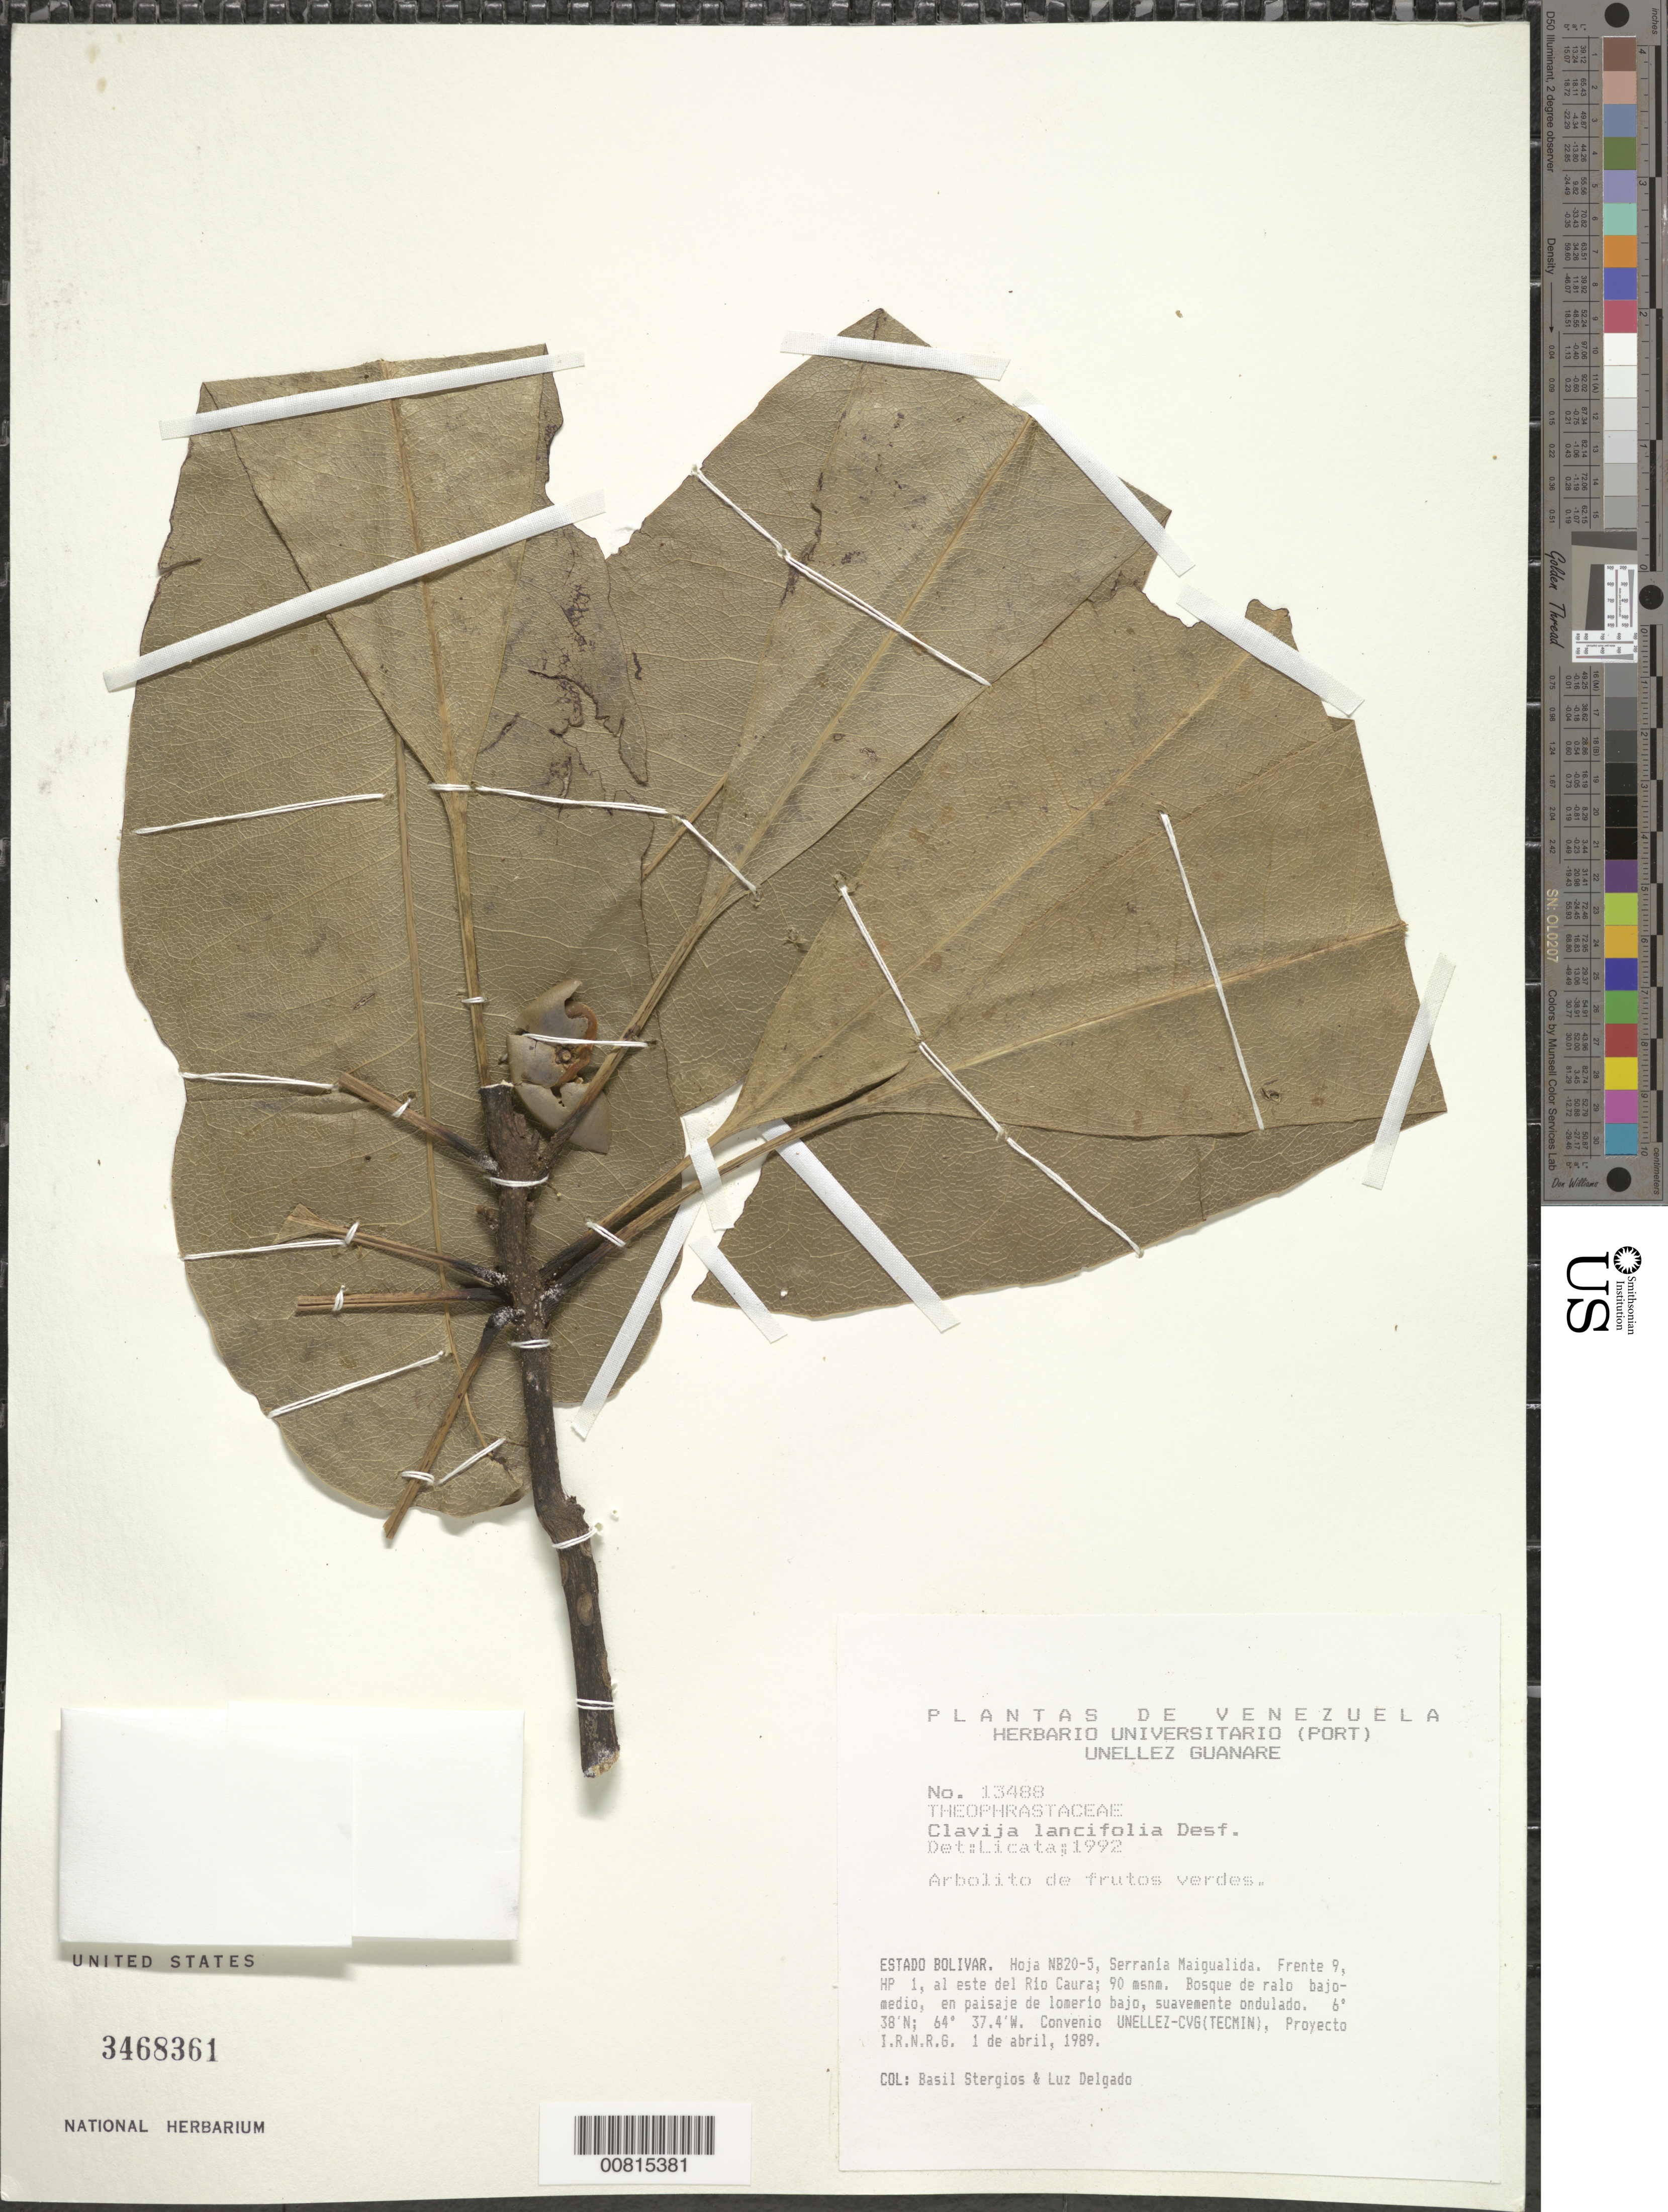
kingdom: Plantae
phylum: Tracheophyta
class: Magnoliopsida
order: Ericales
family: Primulaceae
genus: Clavija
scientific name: Clavija lancifolia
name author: Desf.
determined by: Licata, A., (PORT), Univ. Nac. Exp. de los Llanos Ezequiel Zamora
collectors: B. G. Stergios & L. Delgado V.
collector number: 13488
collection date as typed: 1-Apr-89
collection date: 1989-04-01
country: Venezuela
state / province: Bolívar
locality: Serrania Maigualida, E del río Caura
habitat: Bosque de ralo bajo medio, en paisaje de lomerio bajo, suavemente ondulado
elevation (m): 90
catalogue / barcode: US 3468361